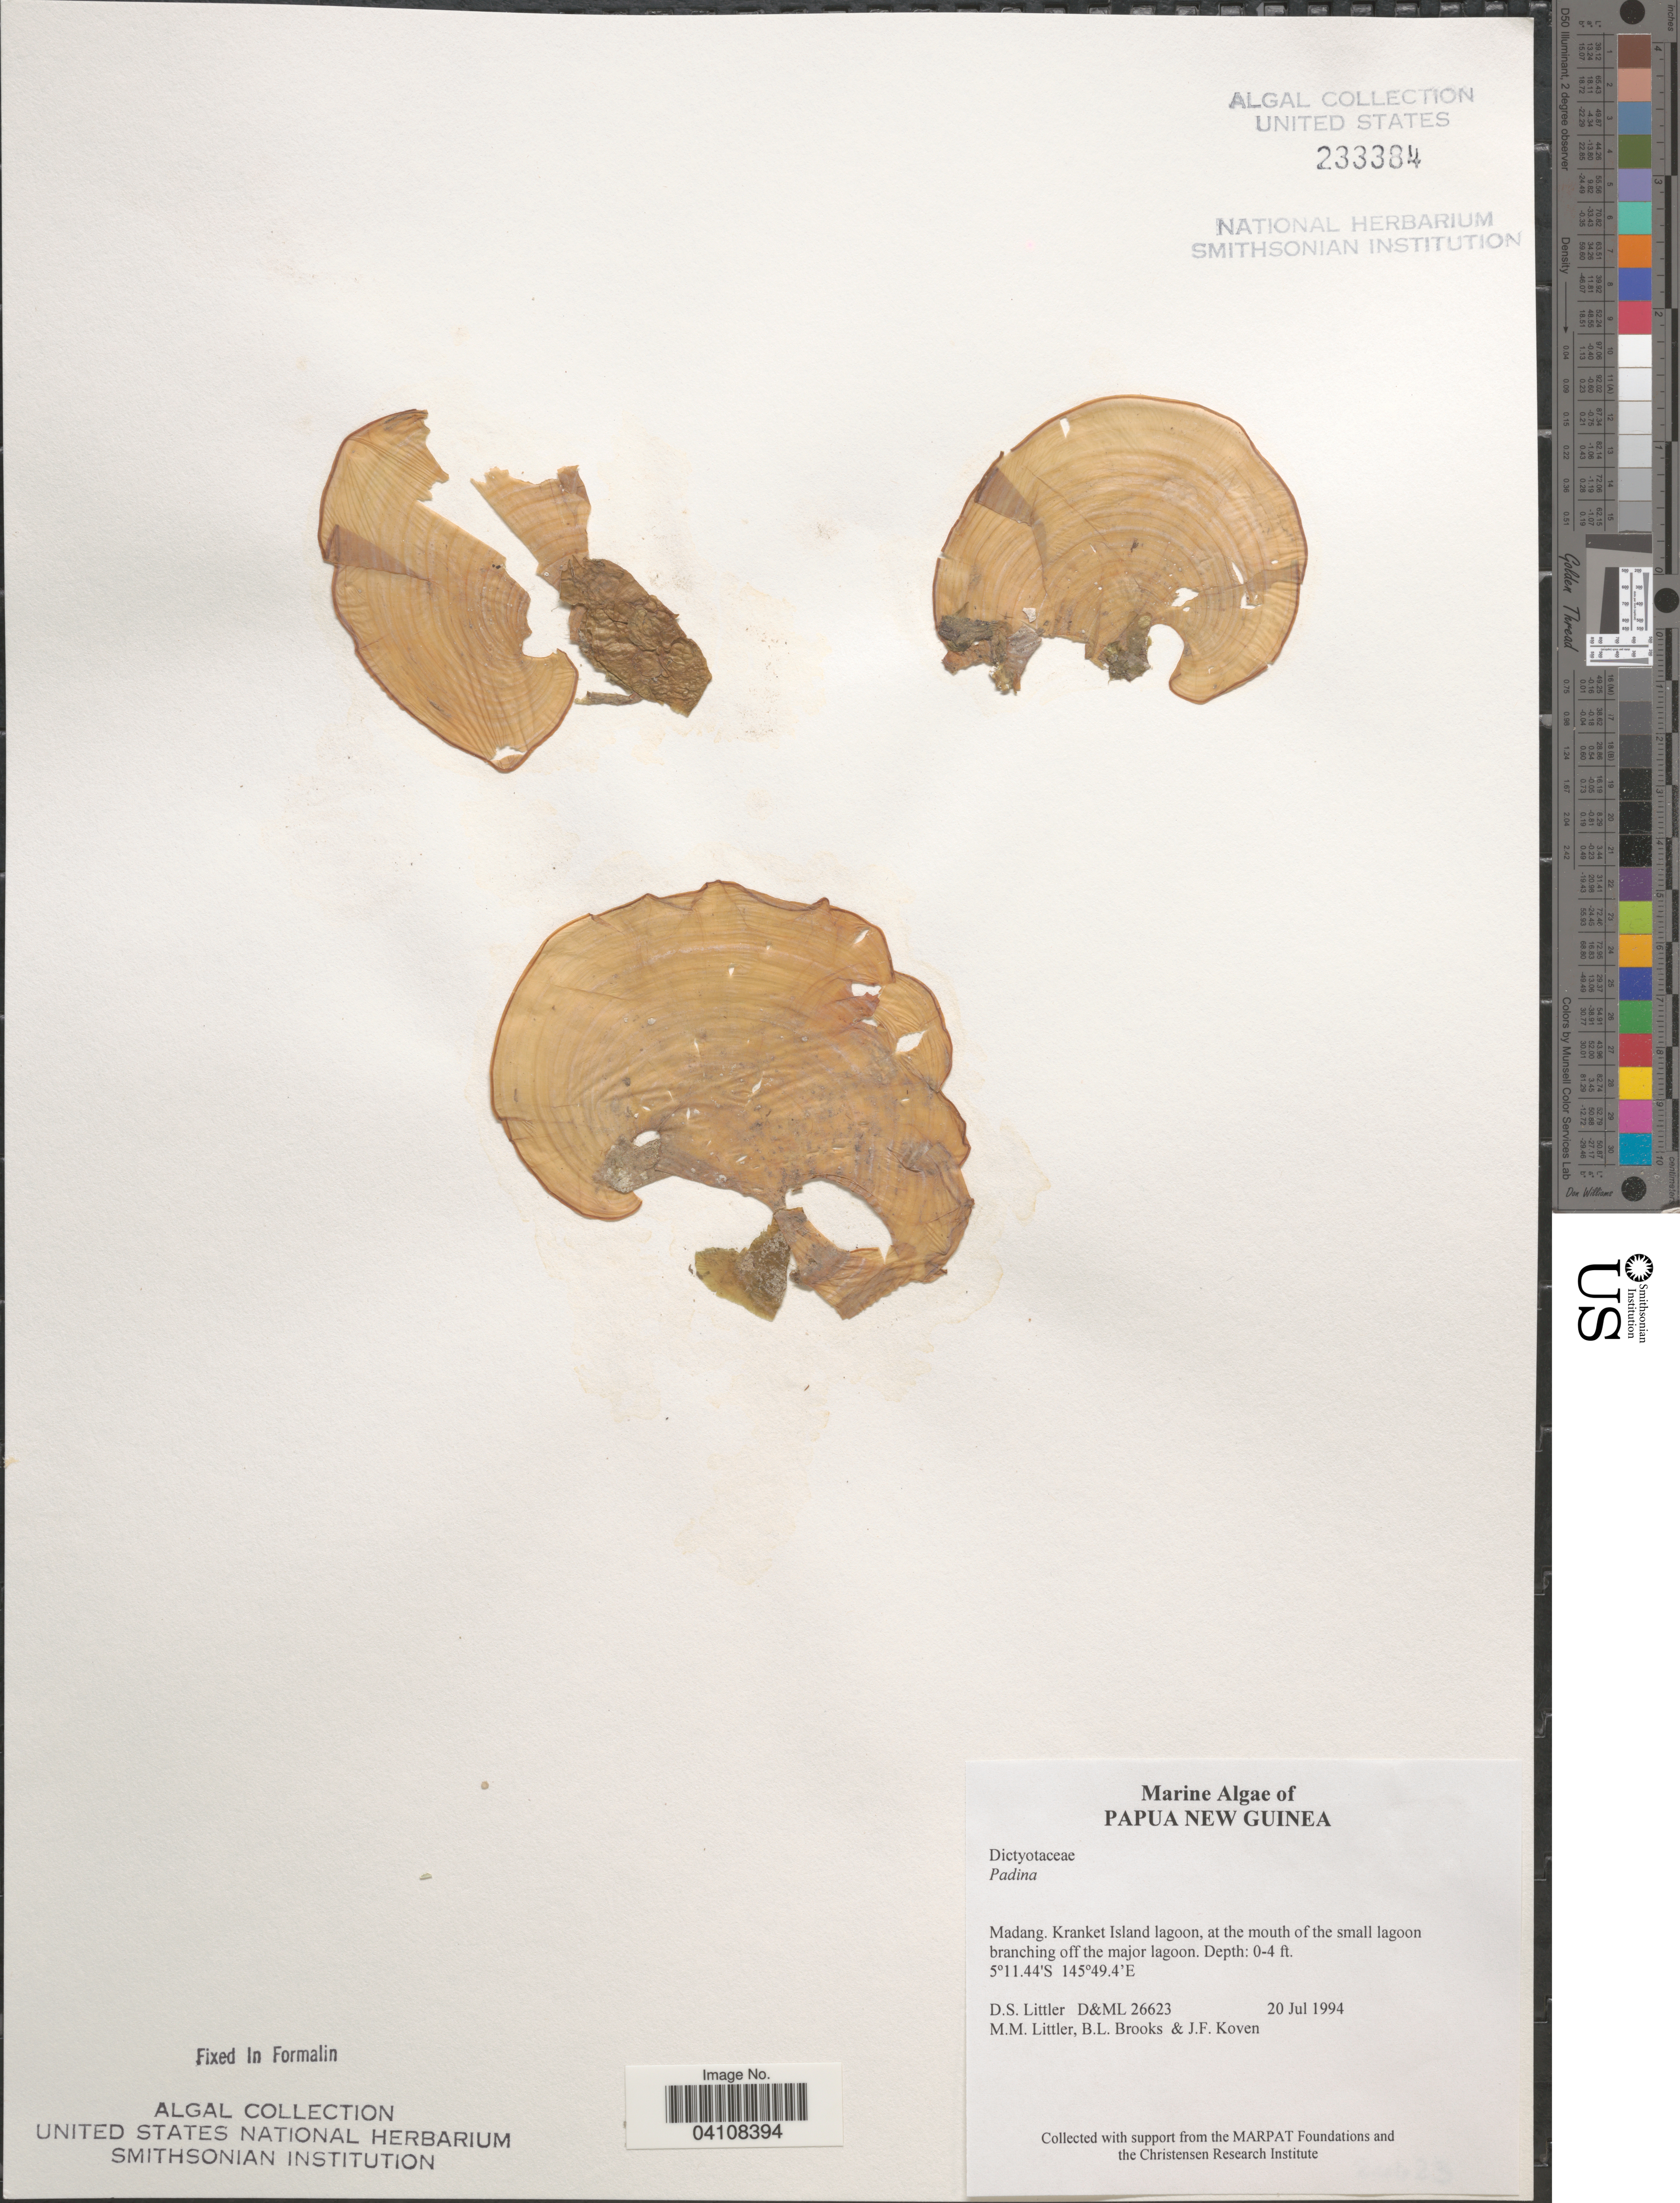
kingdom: Chromista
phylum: Ochrophyta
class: Phaeophyceae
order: Dictyotales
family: Dictyotaceae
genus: Padina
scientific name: Padina sp.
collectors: D. S. Littler, B. Brooks & J. Koven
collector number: D&ML26623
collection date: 1994-07-20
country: Papua New Guinea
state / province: Madang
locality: Kranket Island lagoon, at the mouth of the small lagoon branching off the major lagoon.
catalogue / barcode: US 233384